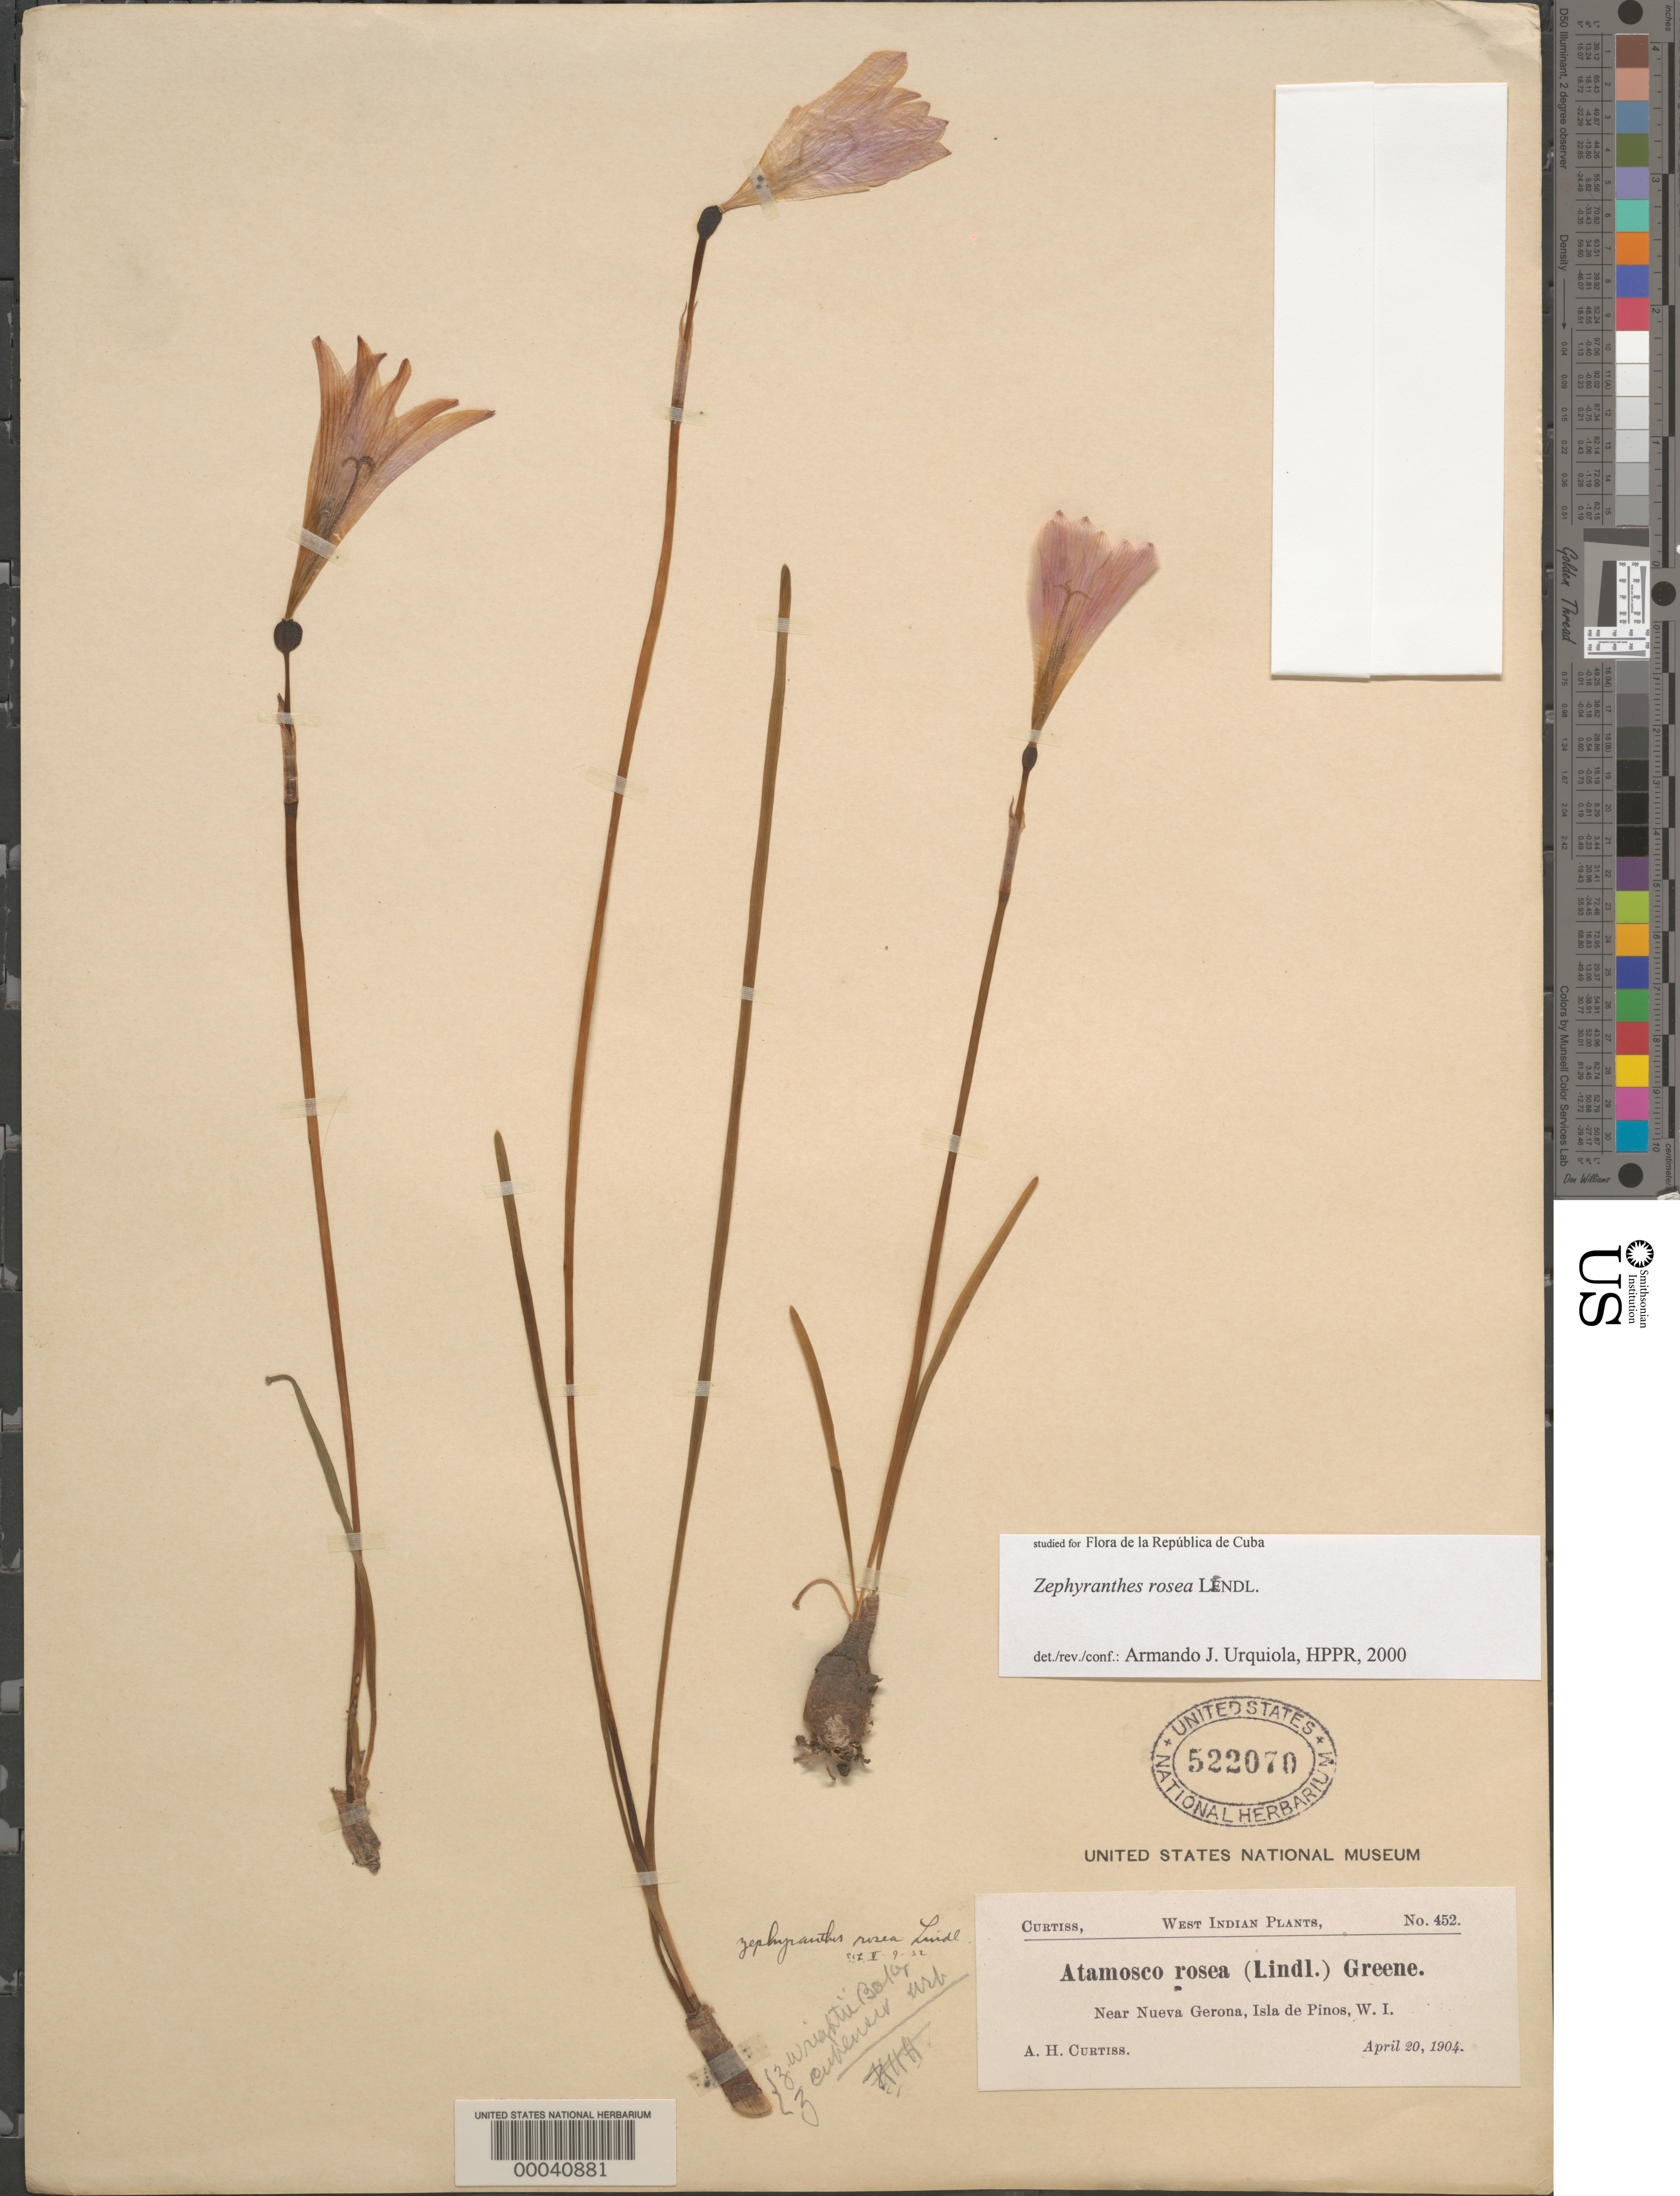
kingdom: Plantae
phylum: Tracheophyta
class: Liliopsida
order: Asparagales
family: Amaryllidaceae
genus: Zephyranthes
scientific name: Zephyranthes rosea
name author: Lindl.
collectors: A. H. Curtiss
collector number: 452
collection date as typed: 20 Apr 1904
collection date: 1904-04-20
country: Cuba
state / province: Isla de La Juventud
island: Isla de La Juventud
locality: Near nueva gerona. [province originally recorded as la habana, isla de pinos mun.]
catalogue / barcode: US 522070